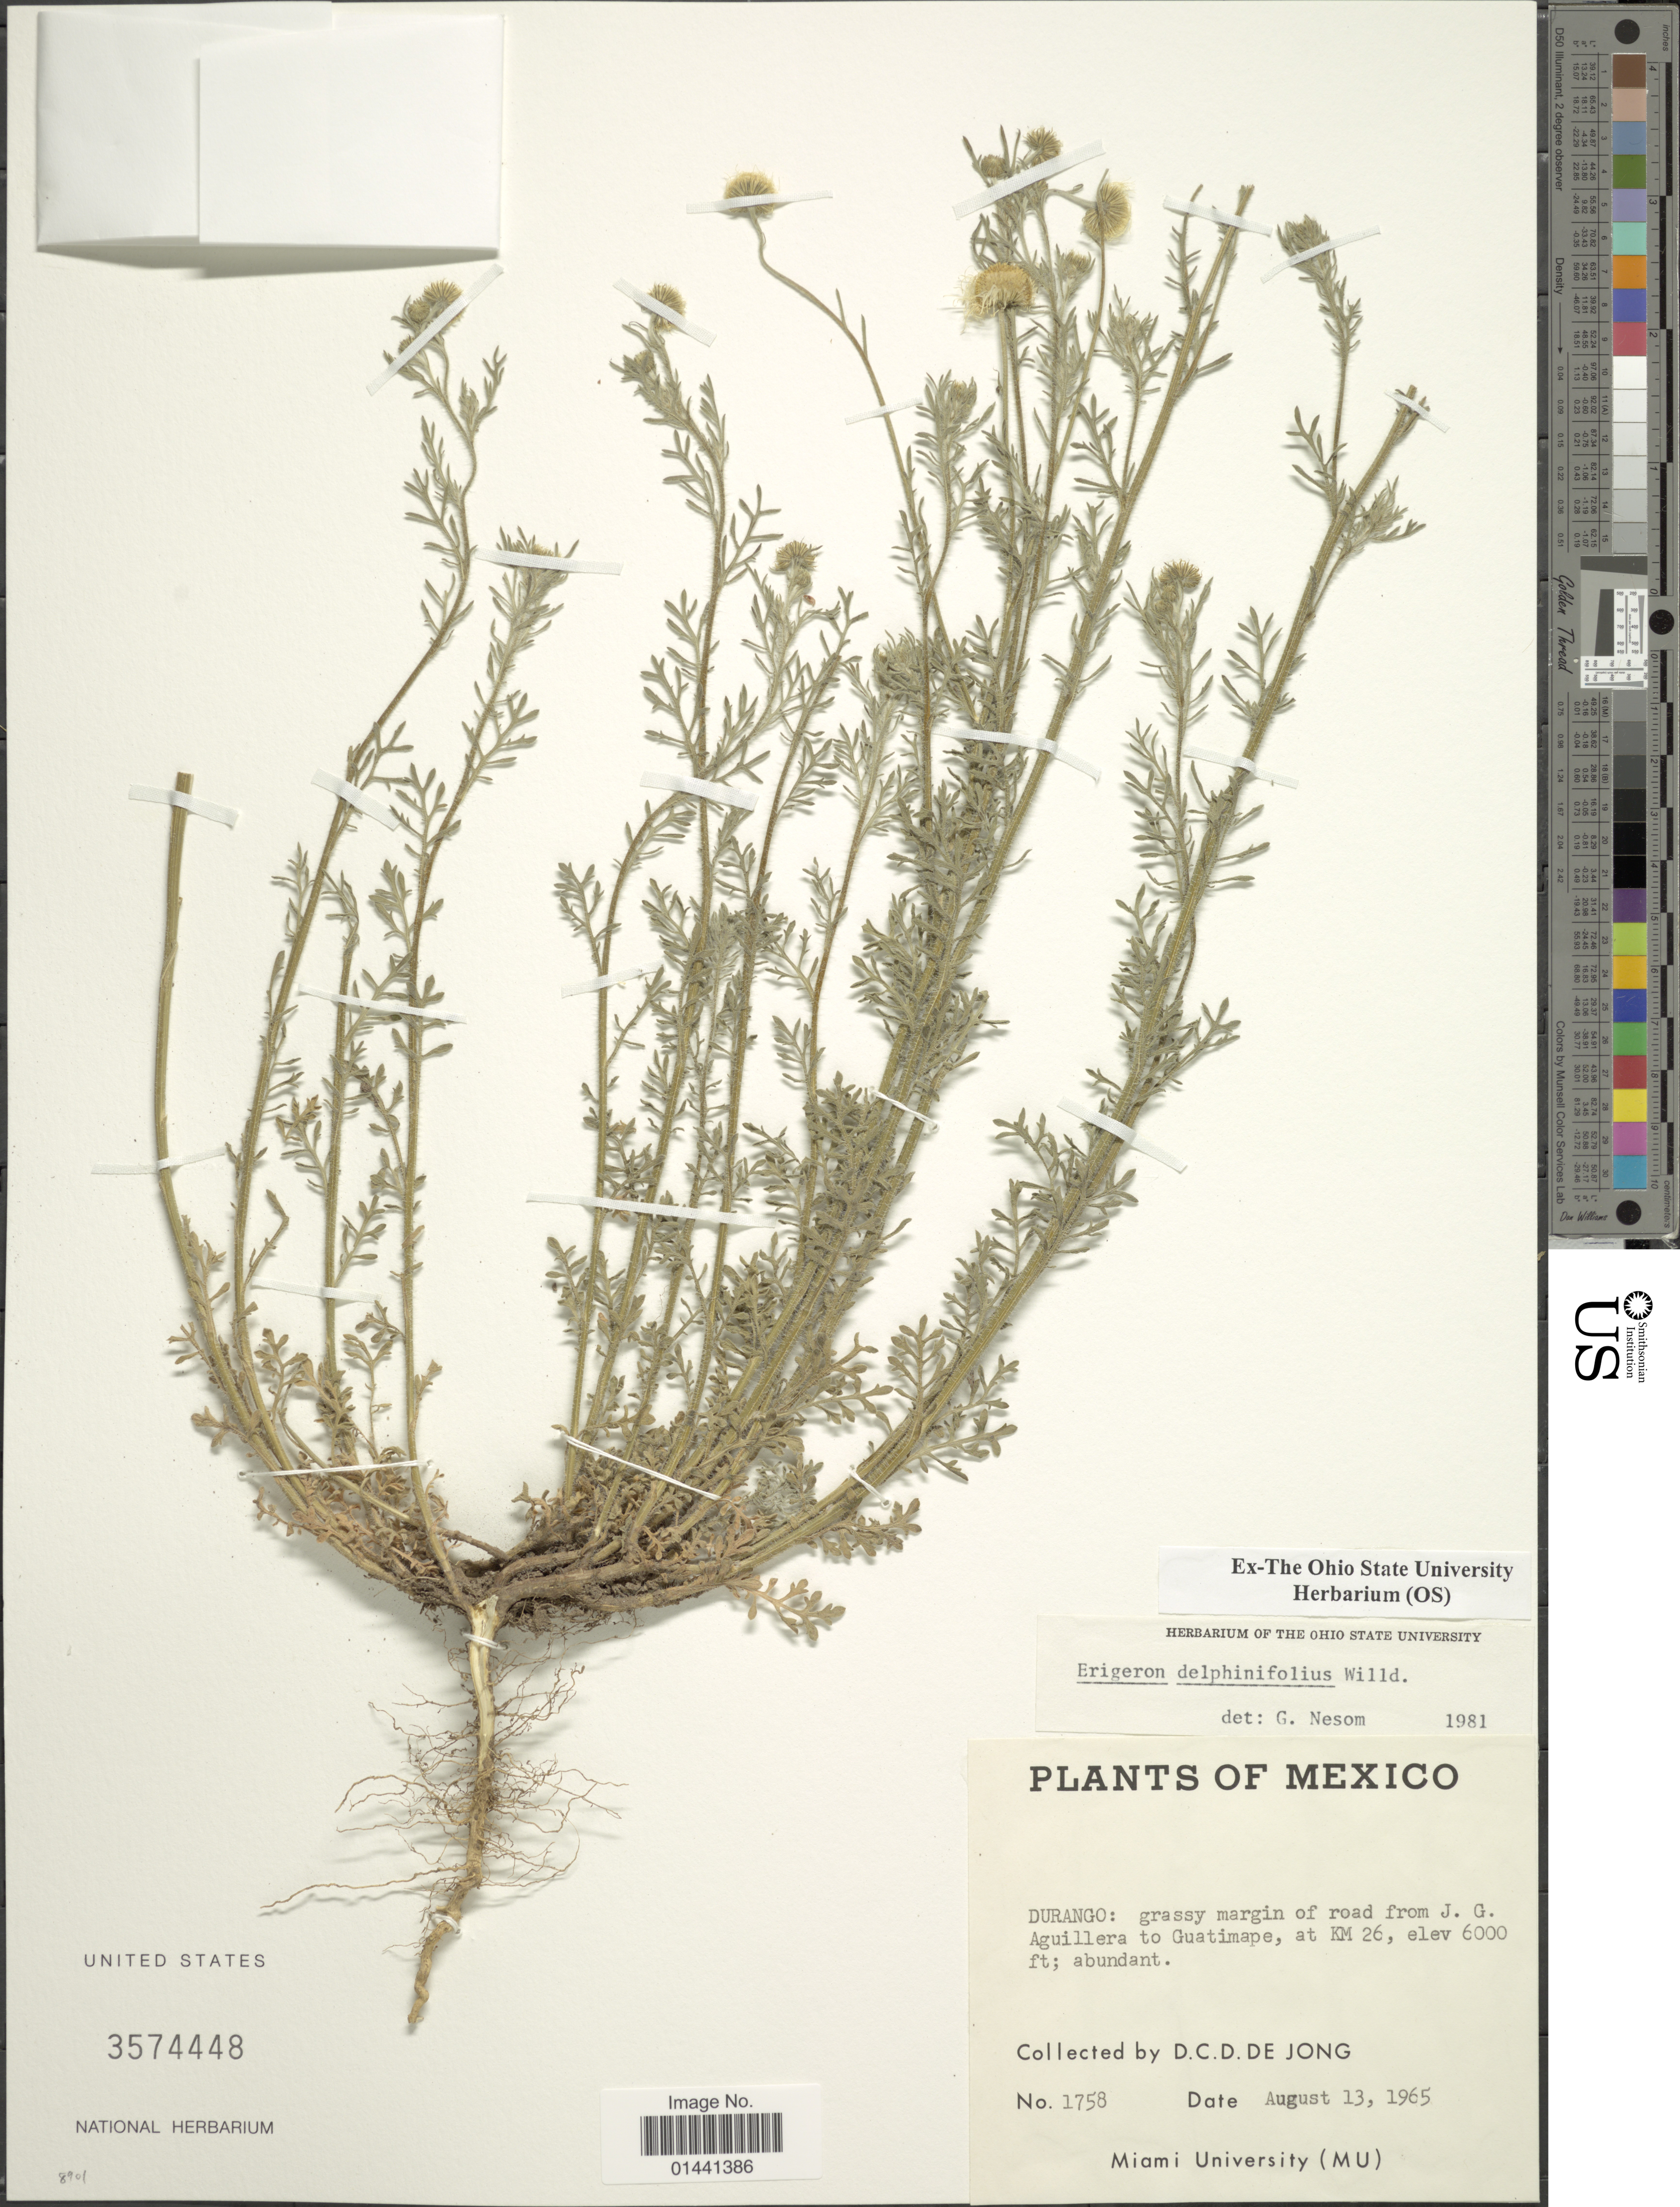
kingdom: Plantae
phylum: Tracheophyta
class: Magnoliopsida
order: Asterales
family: Asteraceae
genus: Erigeron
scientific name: Erigeron delphinifolius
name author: Willd.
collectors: D. De Jong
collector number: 1758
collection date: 1965-08-13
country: Mexico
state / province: Durango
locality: Grassy margin of road from J.G. Aguillera to Guatimape, at KM 26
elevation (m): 1829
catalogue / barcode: US 3574448